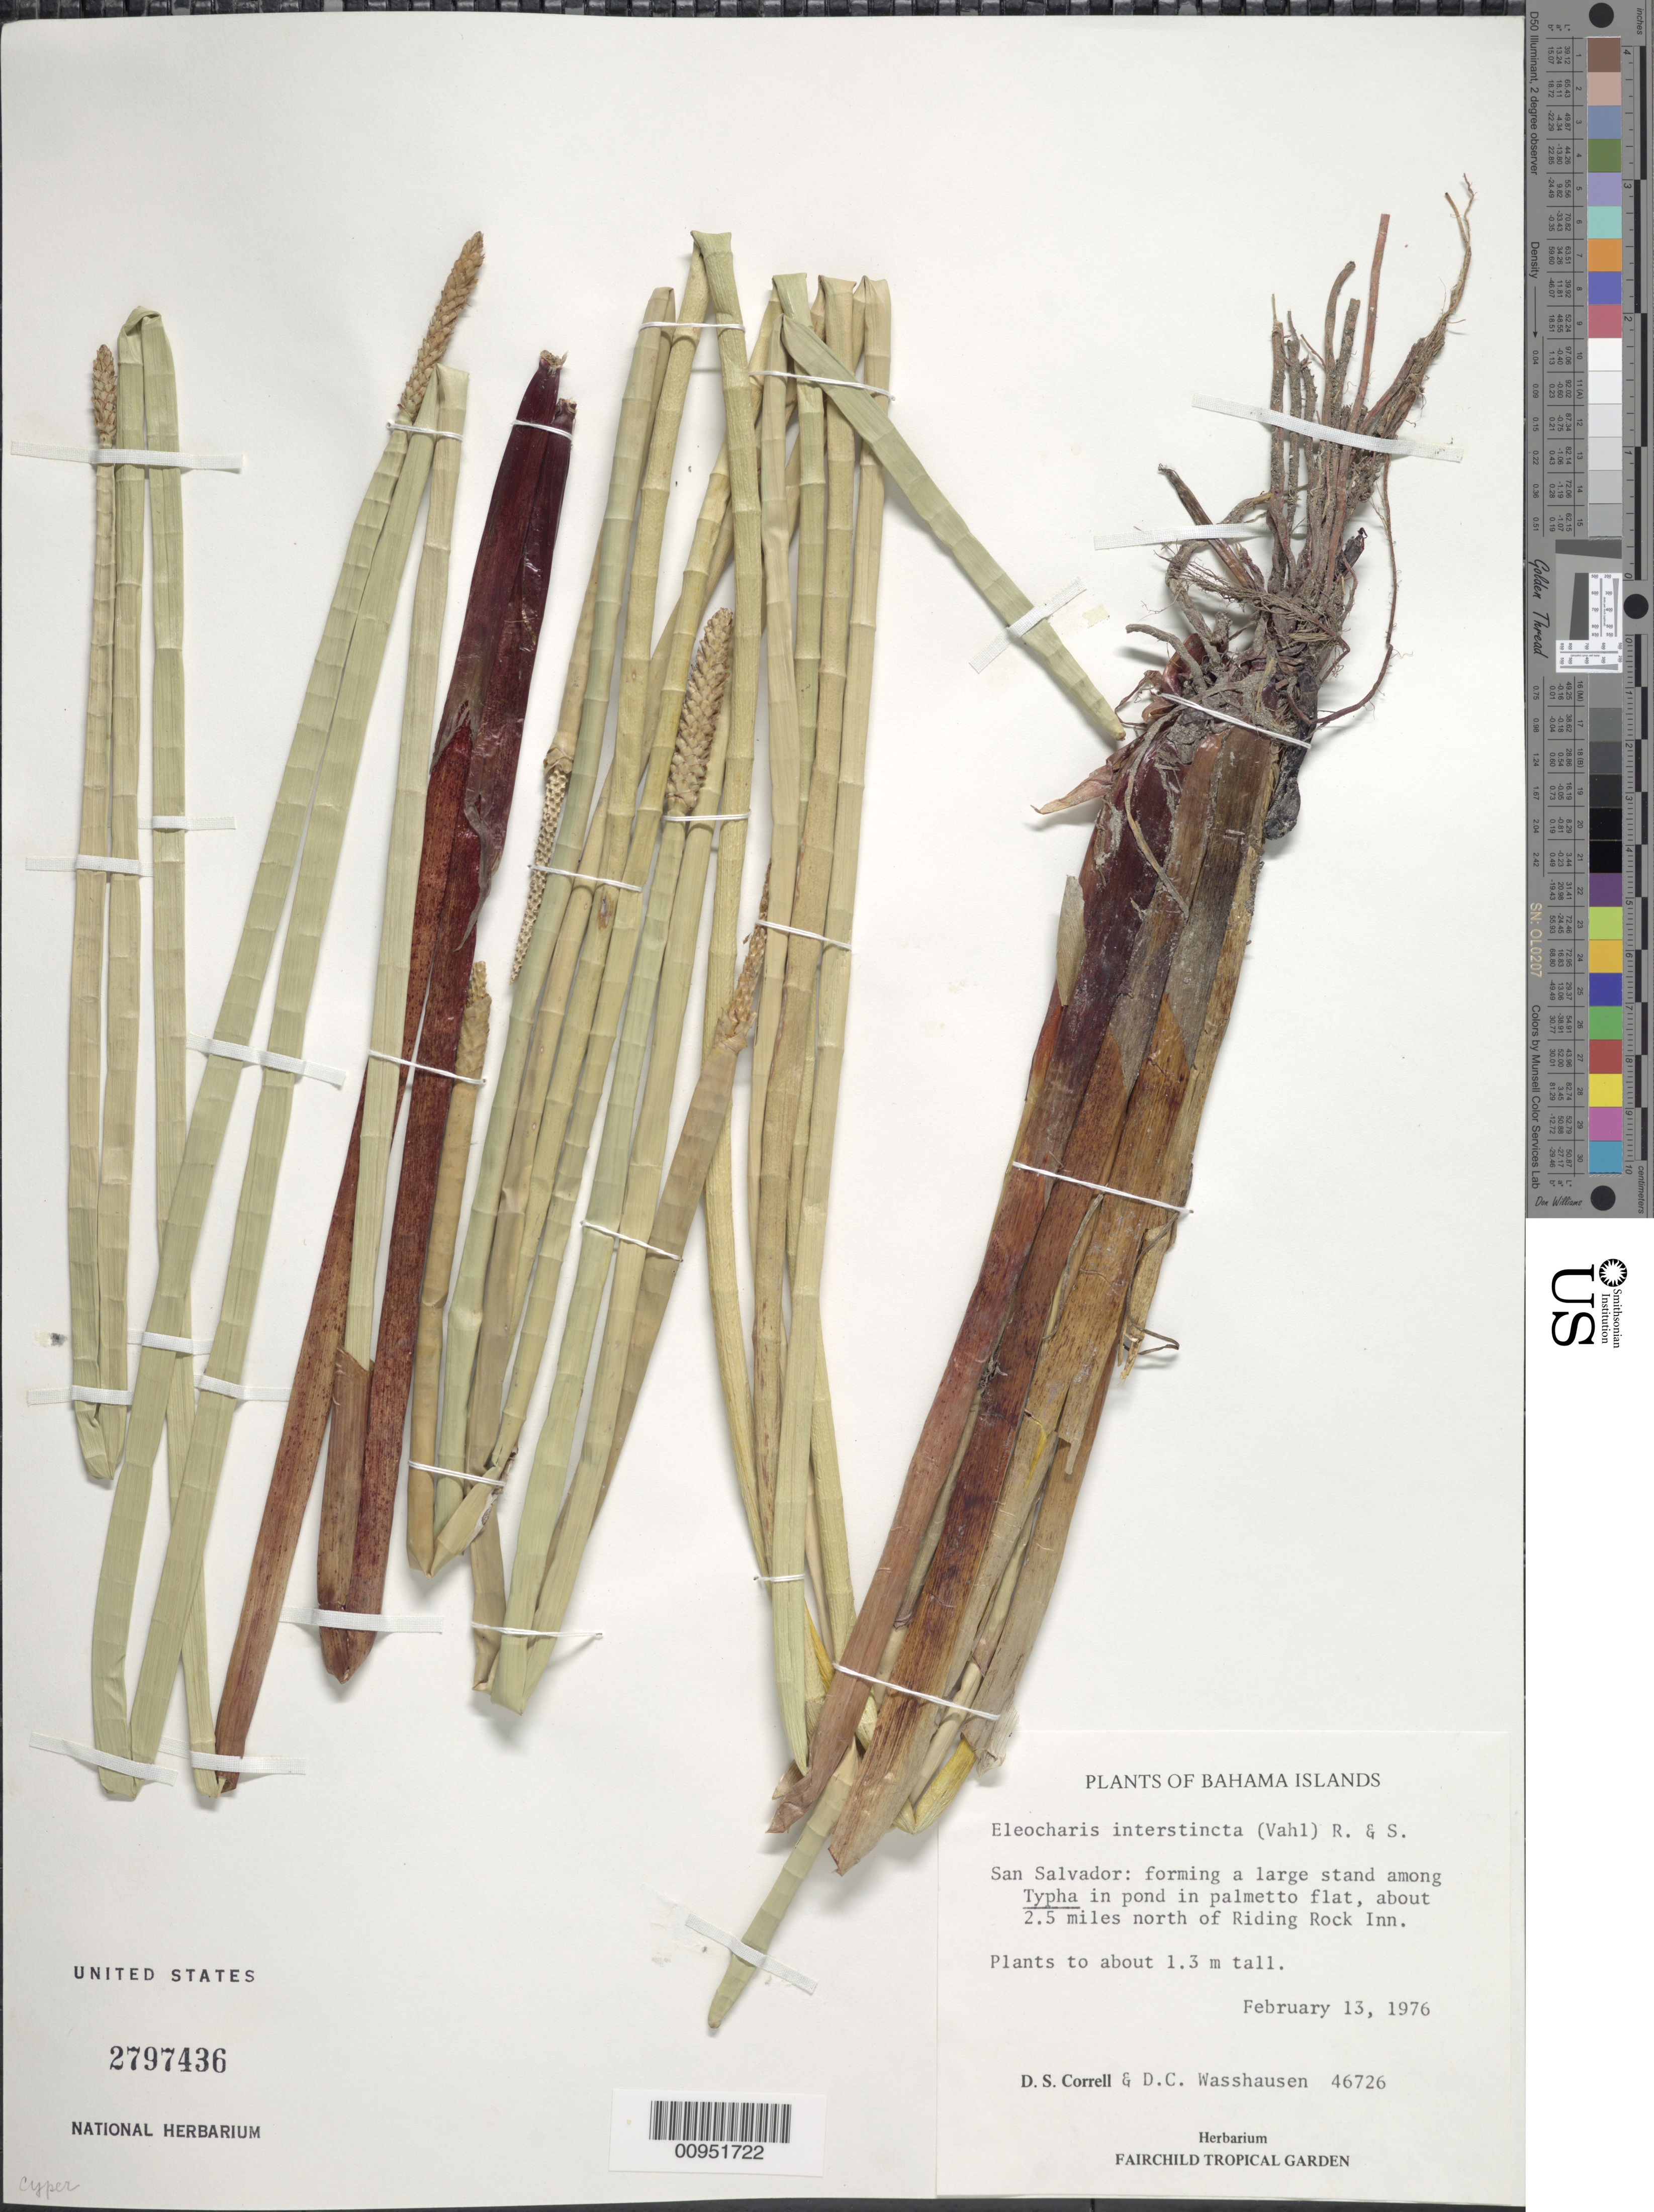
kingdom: Plantae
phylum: Tracheophyta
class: Liliopsida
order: Poales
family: Cyperaceae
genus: Eleocharis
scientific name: Eleocharis interstincta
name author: (Vahl) Roem. & Schult.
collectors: D. S. Correll & D. C. Wasshausen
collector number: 46726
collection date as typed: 13 Feb 1976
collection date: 1976-02-13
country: Bahamas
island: San Salvador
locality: About 2.5 miles N of Riding Rock Inn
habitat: Among Typha in pond in palmetto flat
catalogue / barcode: US 2797436